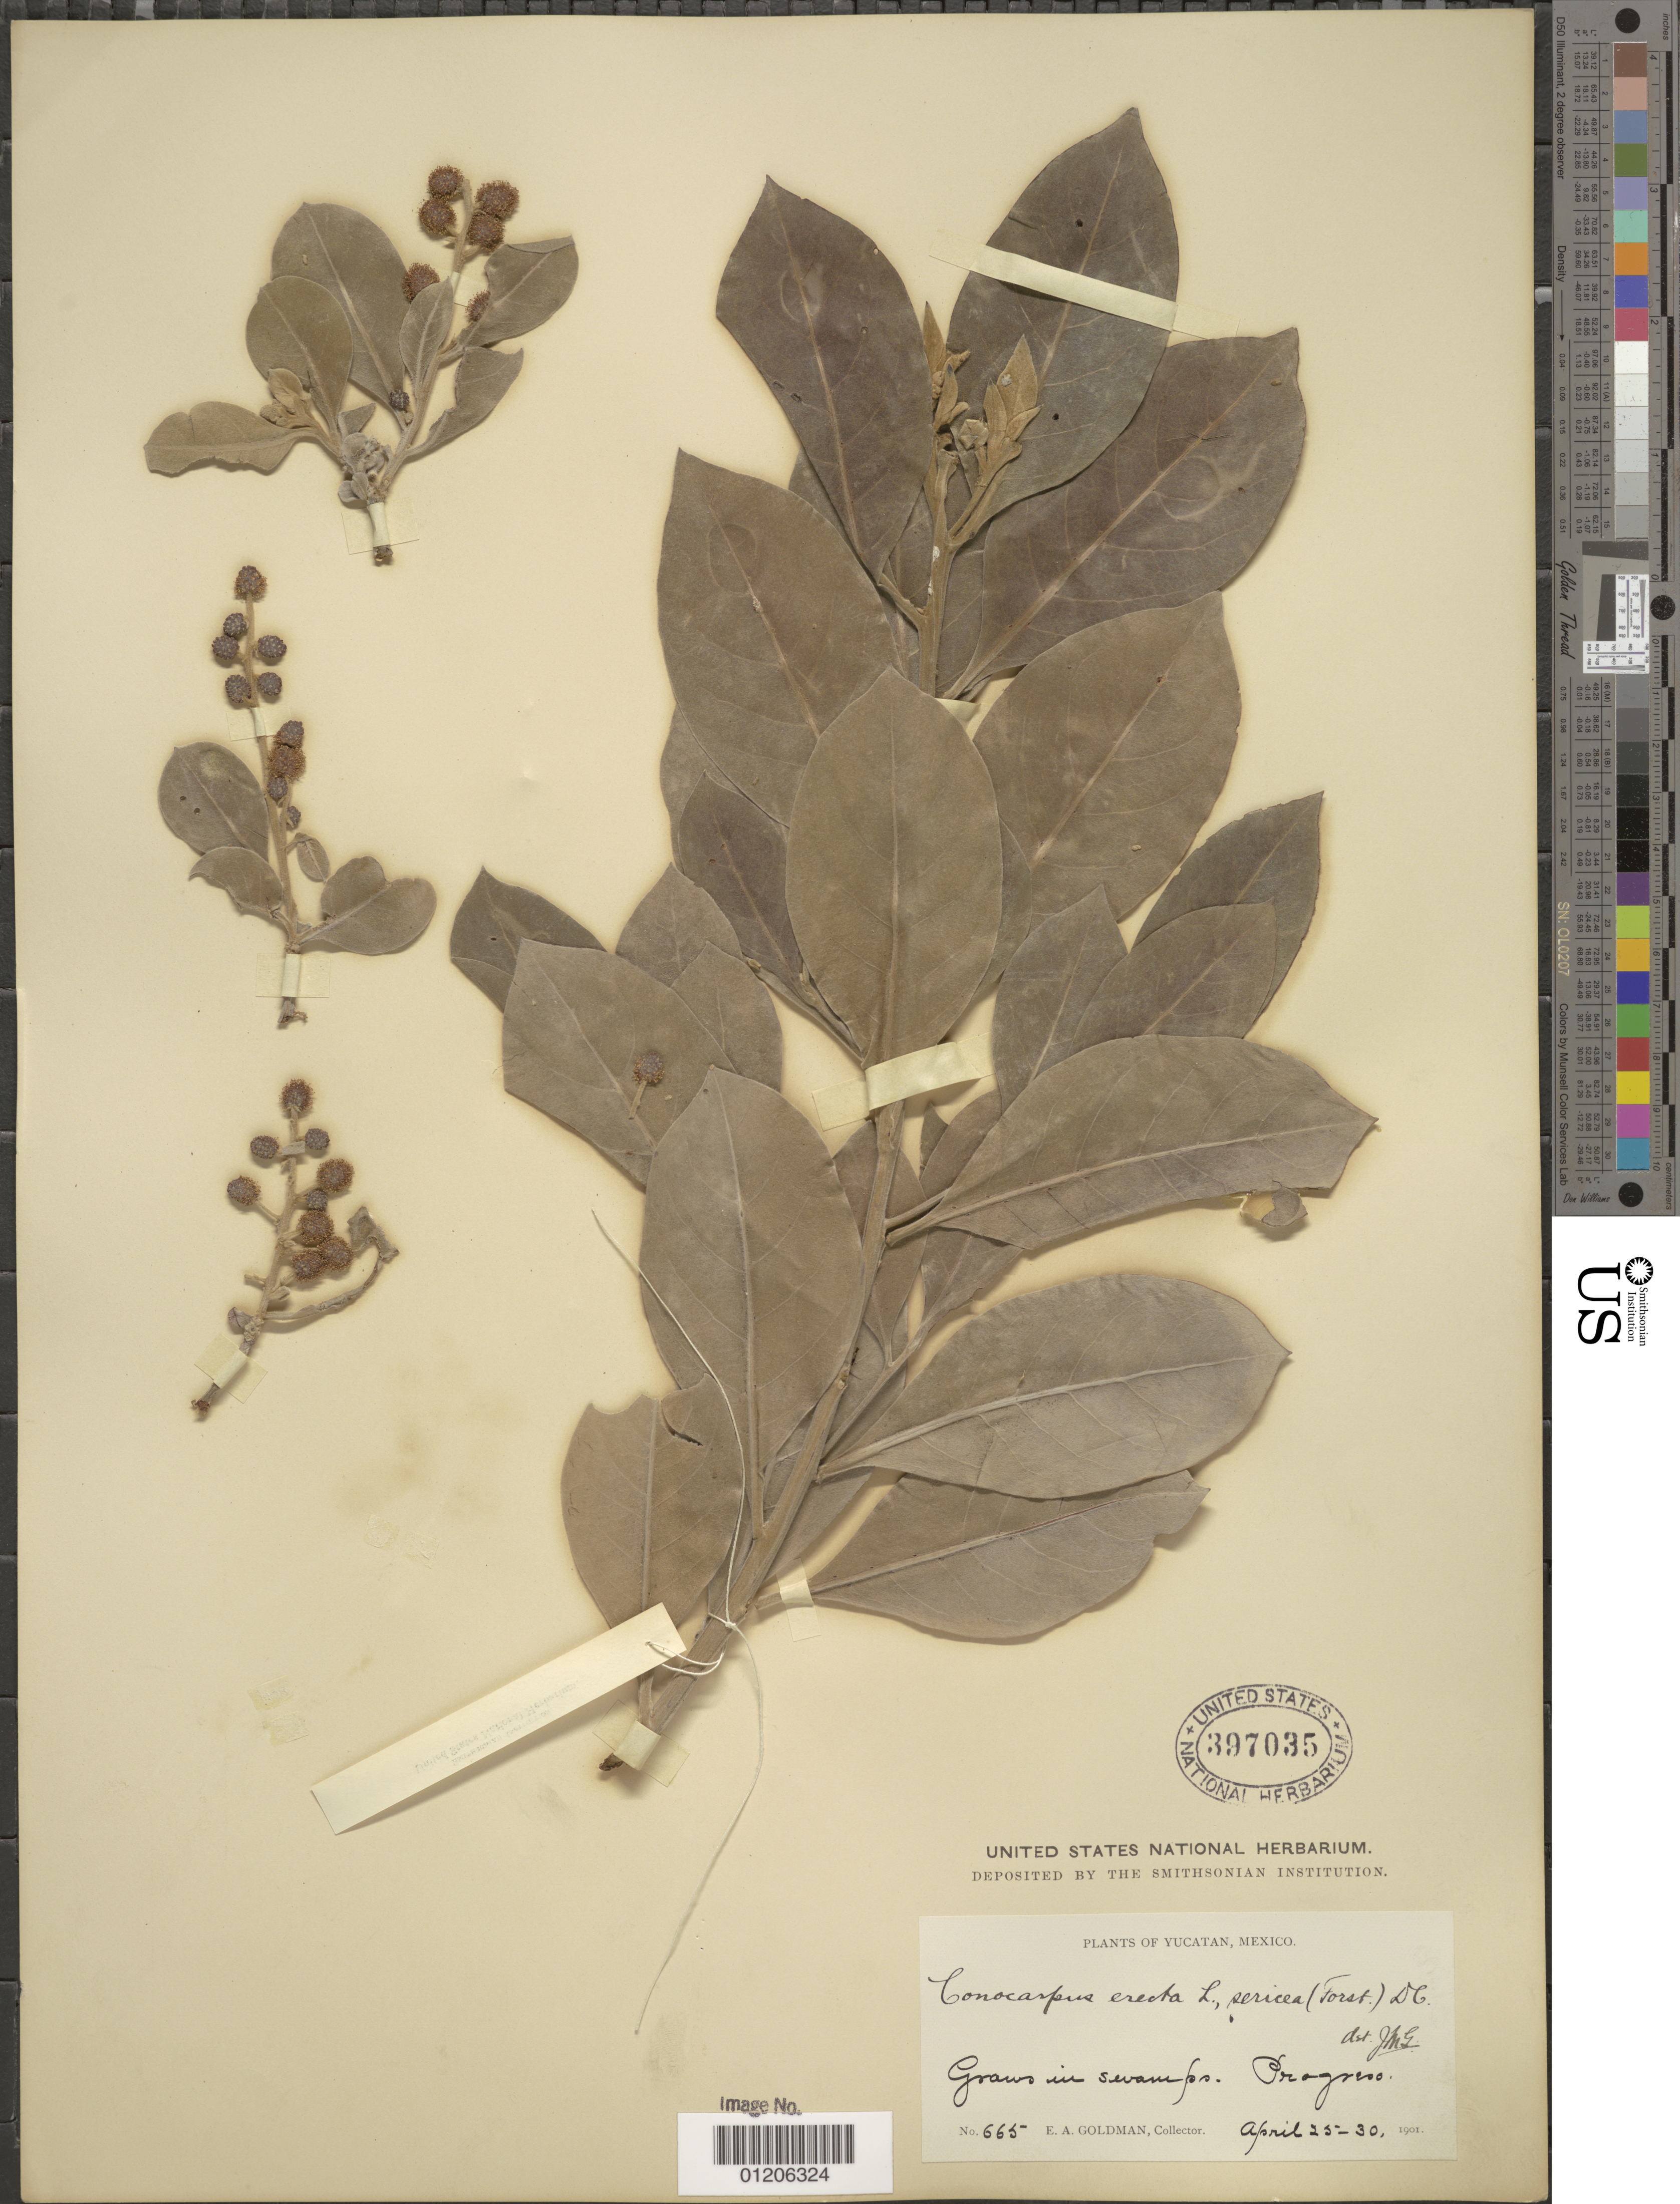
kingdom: Plantae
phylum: Tracheophyta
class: Magnoliopsida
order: Myrtales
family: Combretaceae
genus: Conocarpus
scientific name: Conocarpus erectus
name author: L.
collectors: E. A. Goldman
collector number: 665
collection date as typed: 25 Apr 1901 to 30 Apr 1901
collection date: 1901-04-25/1901-04-30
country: Mexico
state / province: Yucatán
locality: Progresso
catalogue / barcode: US 397035